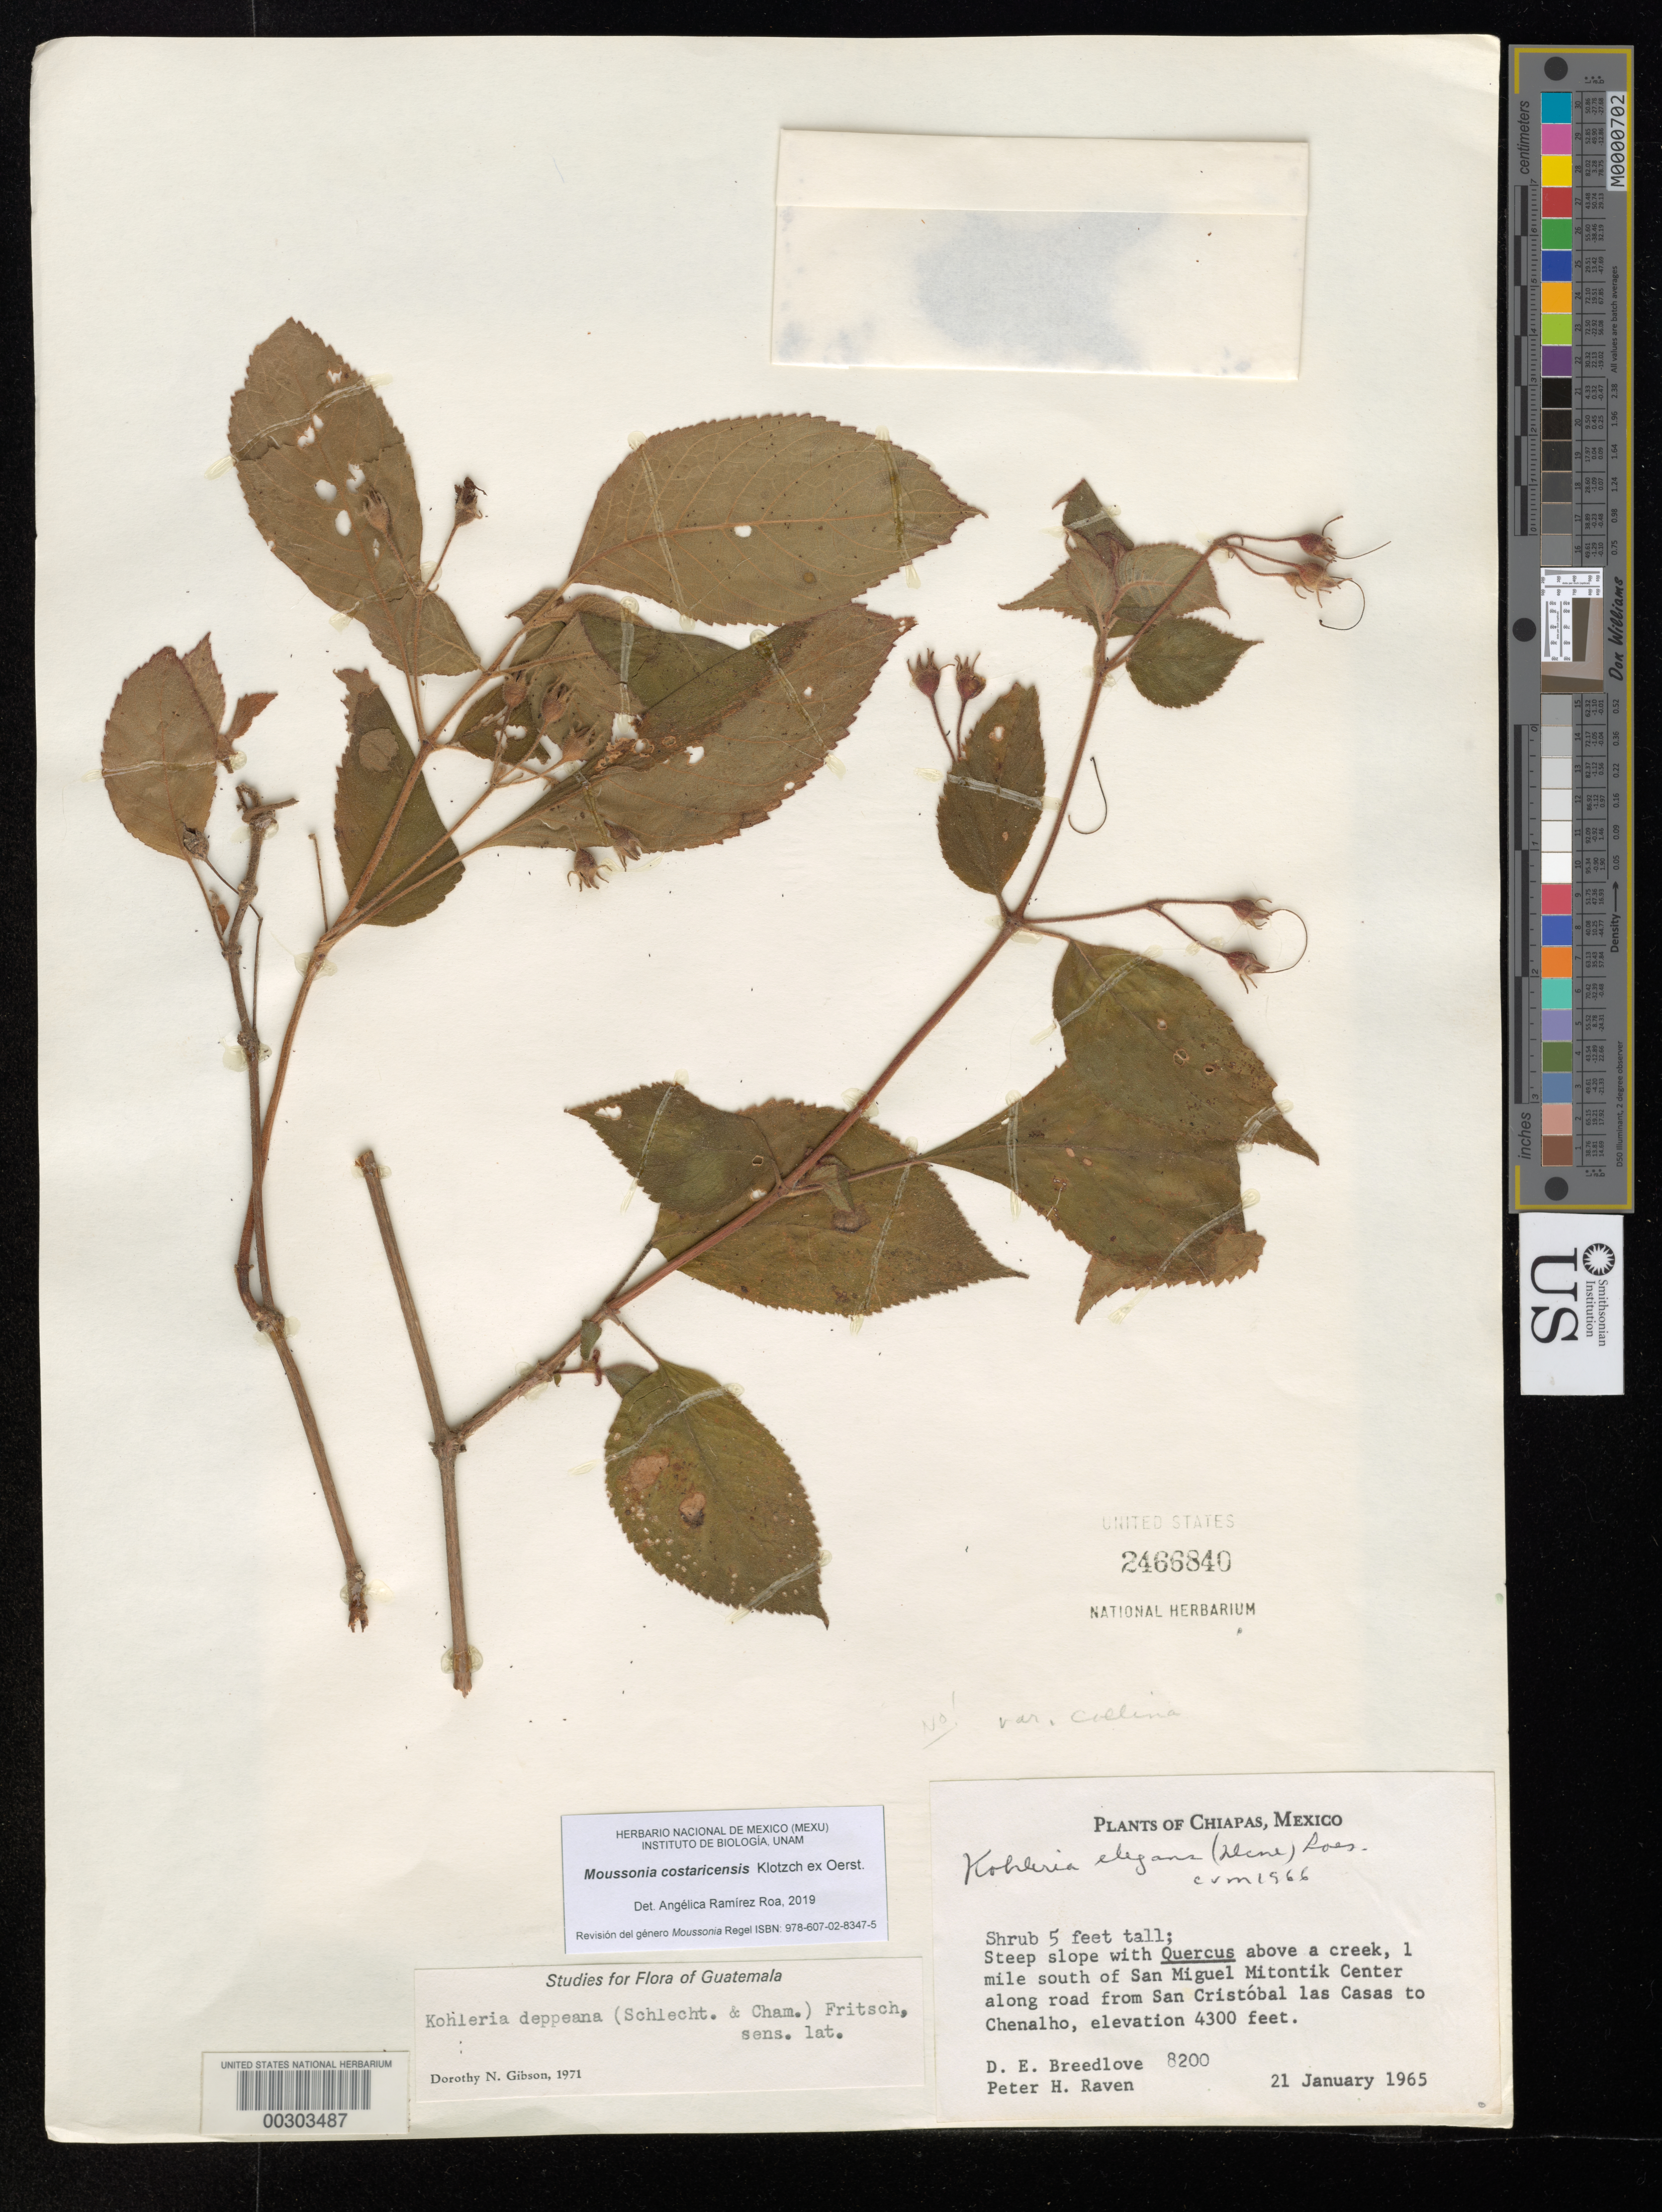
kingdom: Plantae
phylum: Tracheophyta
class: Magnoliopsida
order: Lamiales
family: Gesneriaceae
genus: Moussonia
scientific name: Moussonia costaricensis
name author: Klotzsch ex Oerst.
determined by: Ramírez-Roa, A.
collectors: D. E. Breedlove & P. H. Raven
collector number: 8200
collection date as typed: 21 Jan 1965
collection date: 1965-01-21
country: Mexico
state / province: Chiapas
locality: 1 mi S of San Miguel Mitontik Center along road from San Cristobal las Casas to Chenalho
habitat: Steep slope with Quercus above a creek.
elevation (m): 1311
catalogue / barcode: US 2466840